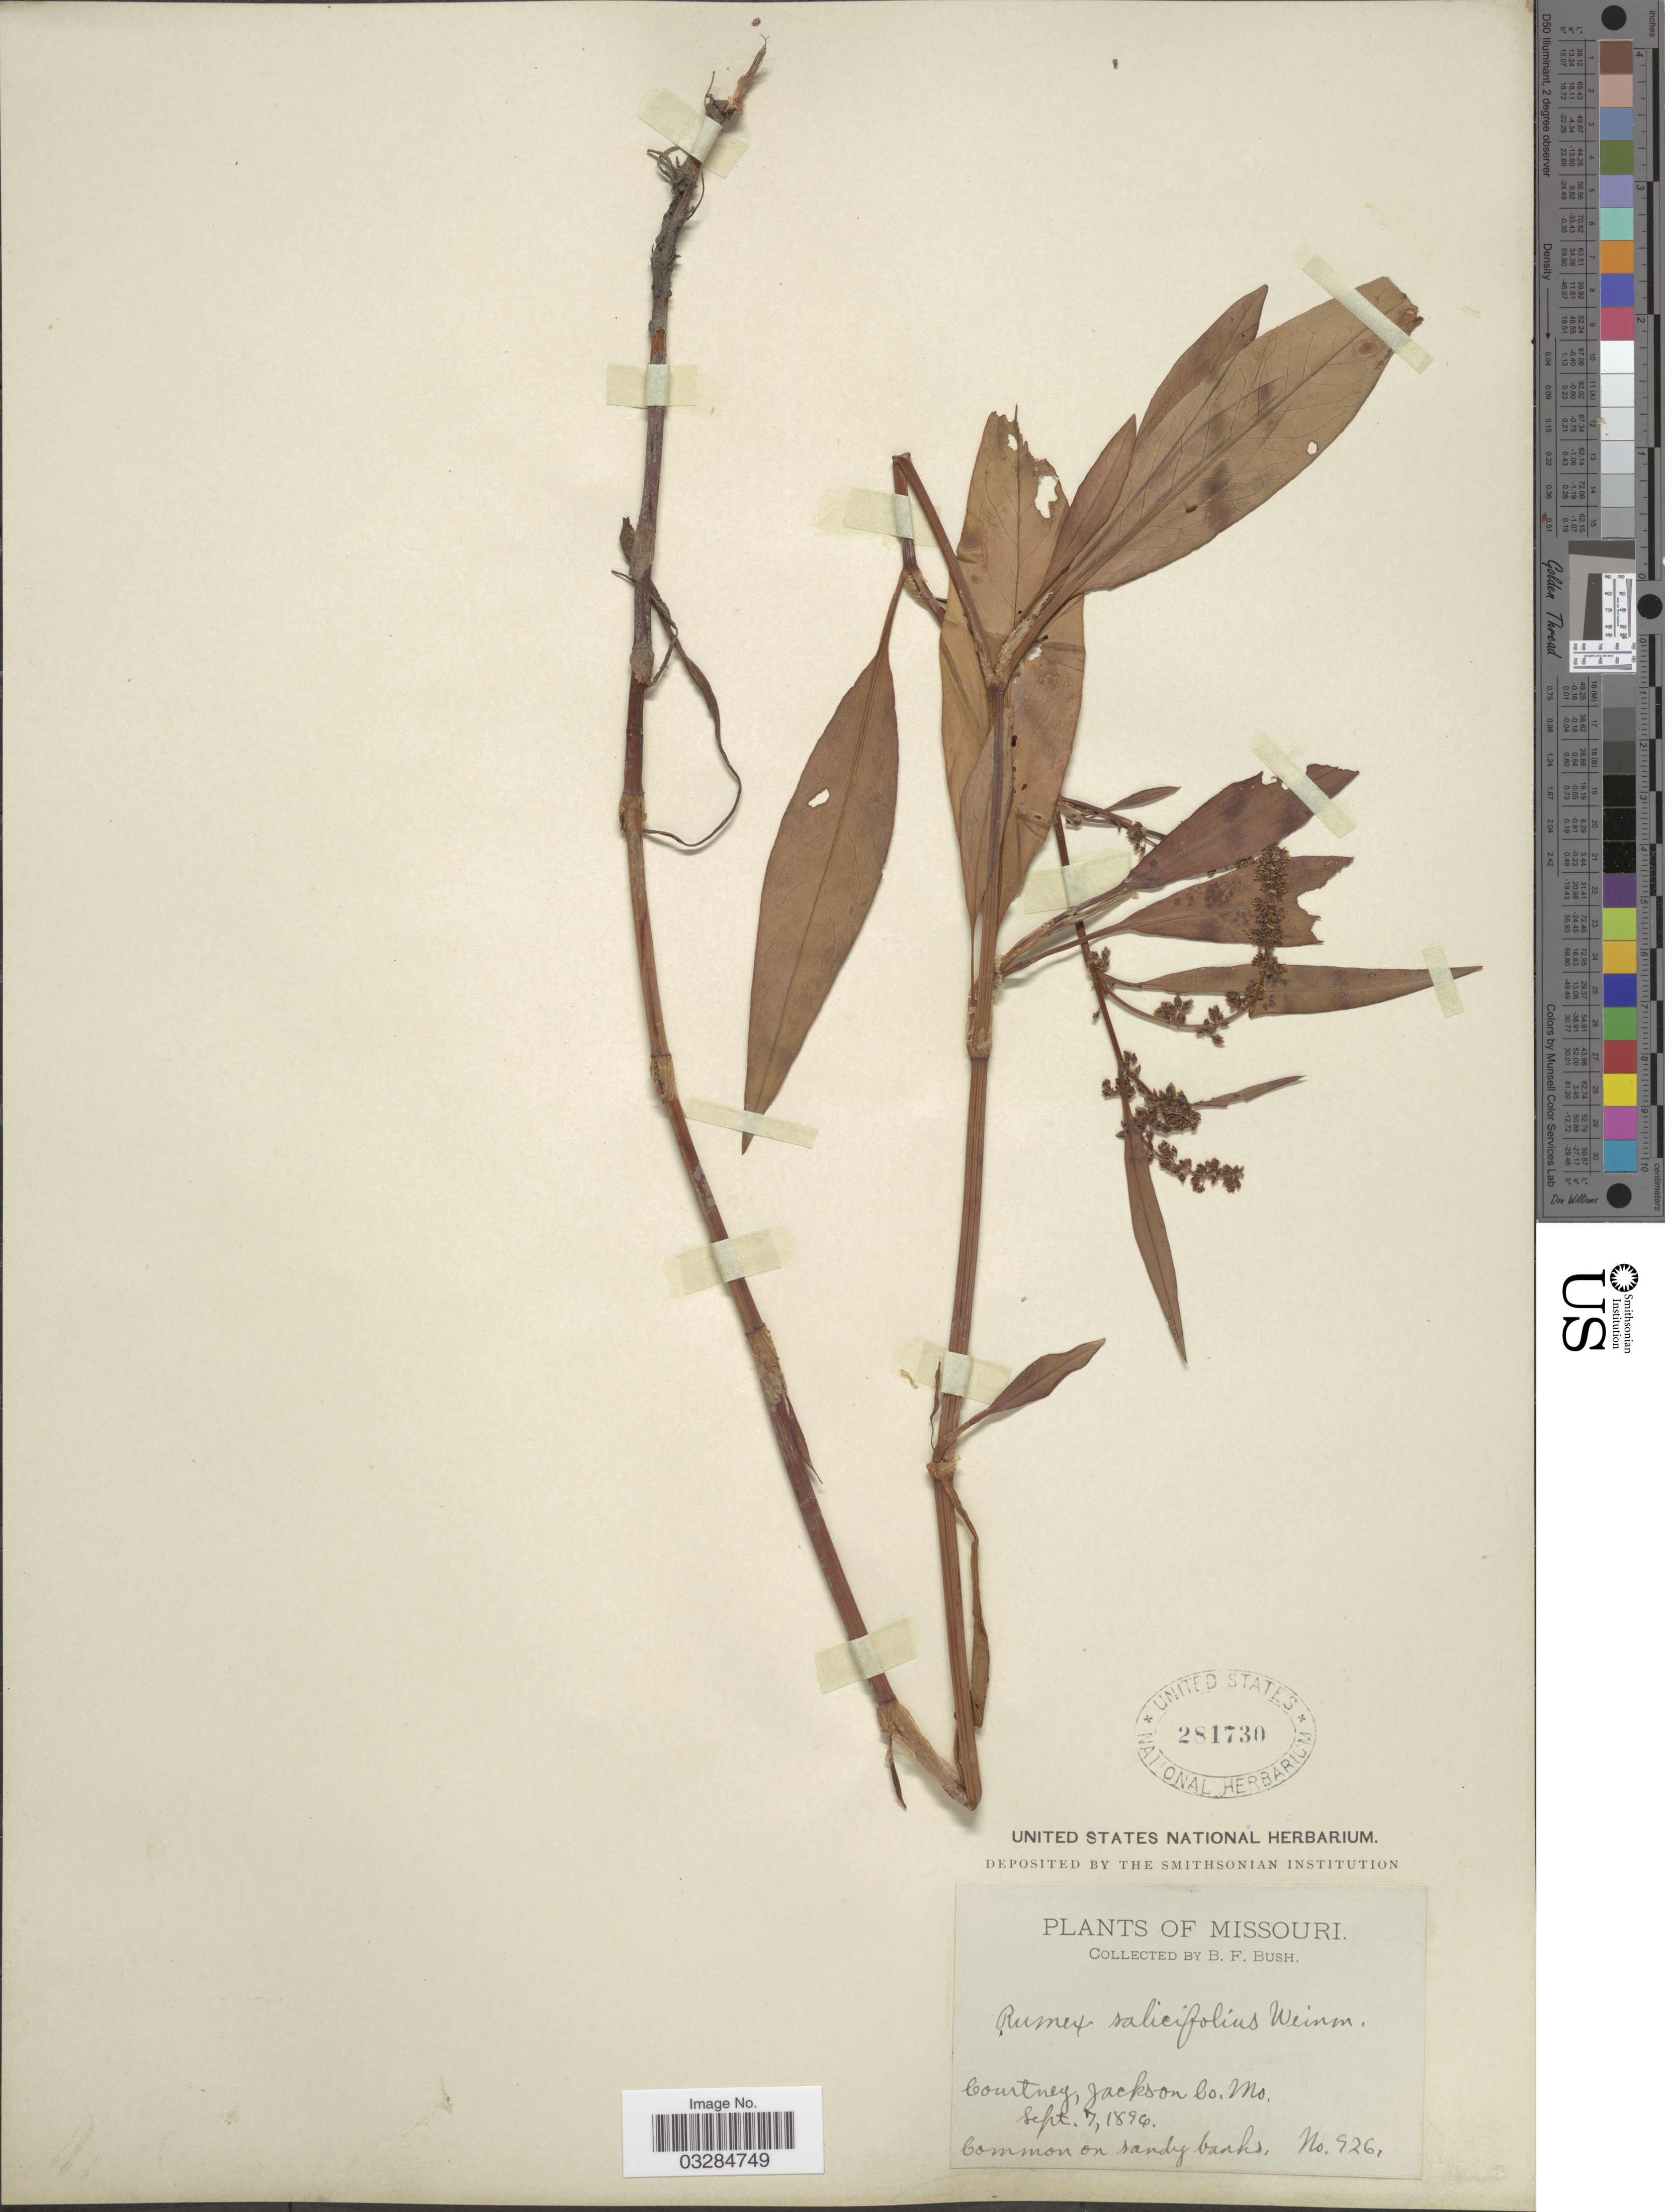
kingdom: Plantae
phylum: Tracheophyta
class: Magnoliopsida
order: Caryophyllales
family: Polygonaceae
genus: Rumex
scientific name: Rumex triangulivalvis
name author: (Danser) Rech. f.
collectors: B. F. Bush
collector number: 926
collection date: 1896-09-07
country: United States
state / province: Missouri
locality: Courtney, Jackson Co. Mo.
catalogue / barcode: US 281730